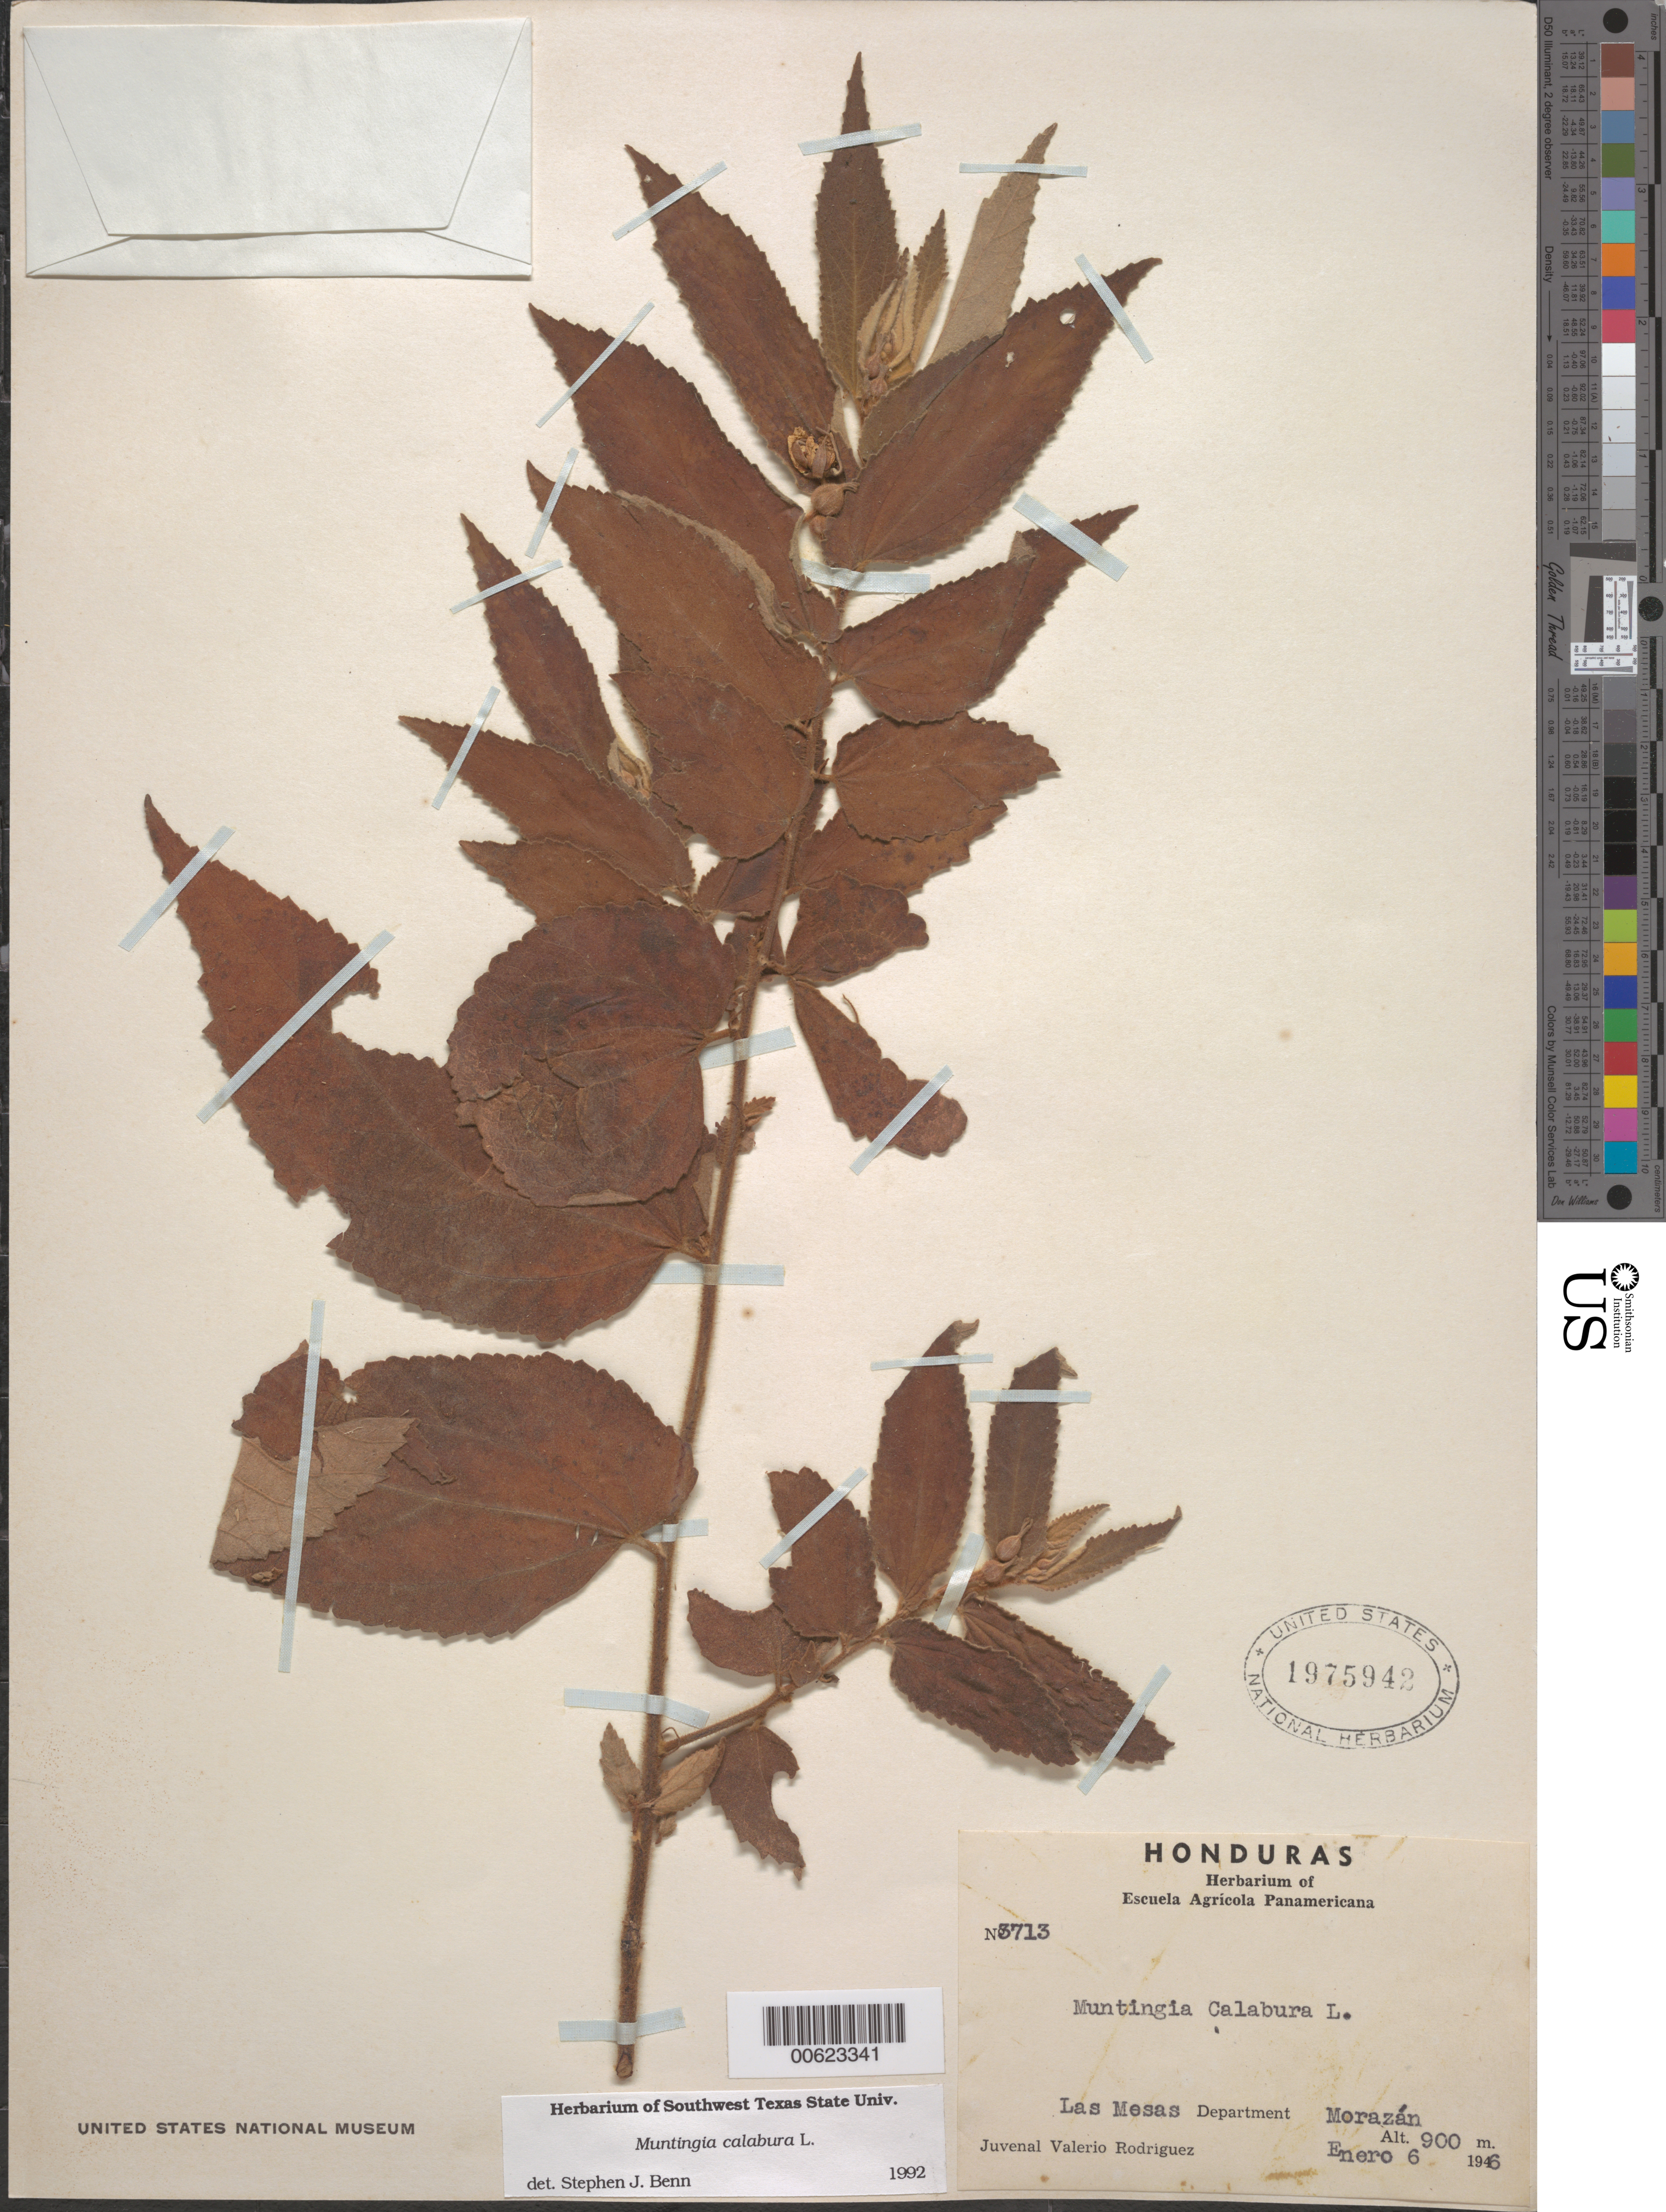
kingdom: Plantae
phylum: Tracheophyta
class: Magnoliopsida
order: Malvales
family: Muntingiaceae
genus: Muntingia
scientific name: Muntingia calabura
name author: L.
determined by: Benn, S. J.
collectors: J. Valerio R.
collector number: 3713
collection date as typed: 06 Jan 1946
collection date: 1946-01-06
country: Honduras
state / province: Fco. Morazán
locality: Las Mesas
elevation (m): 900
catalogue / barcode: US 1975942